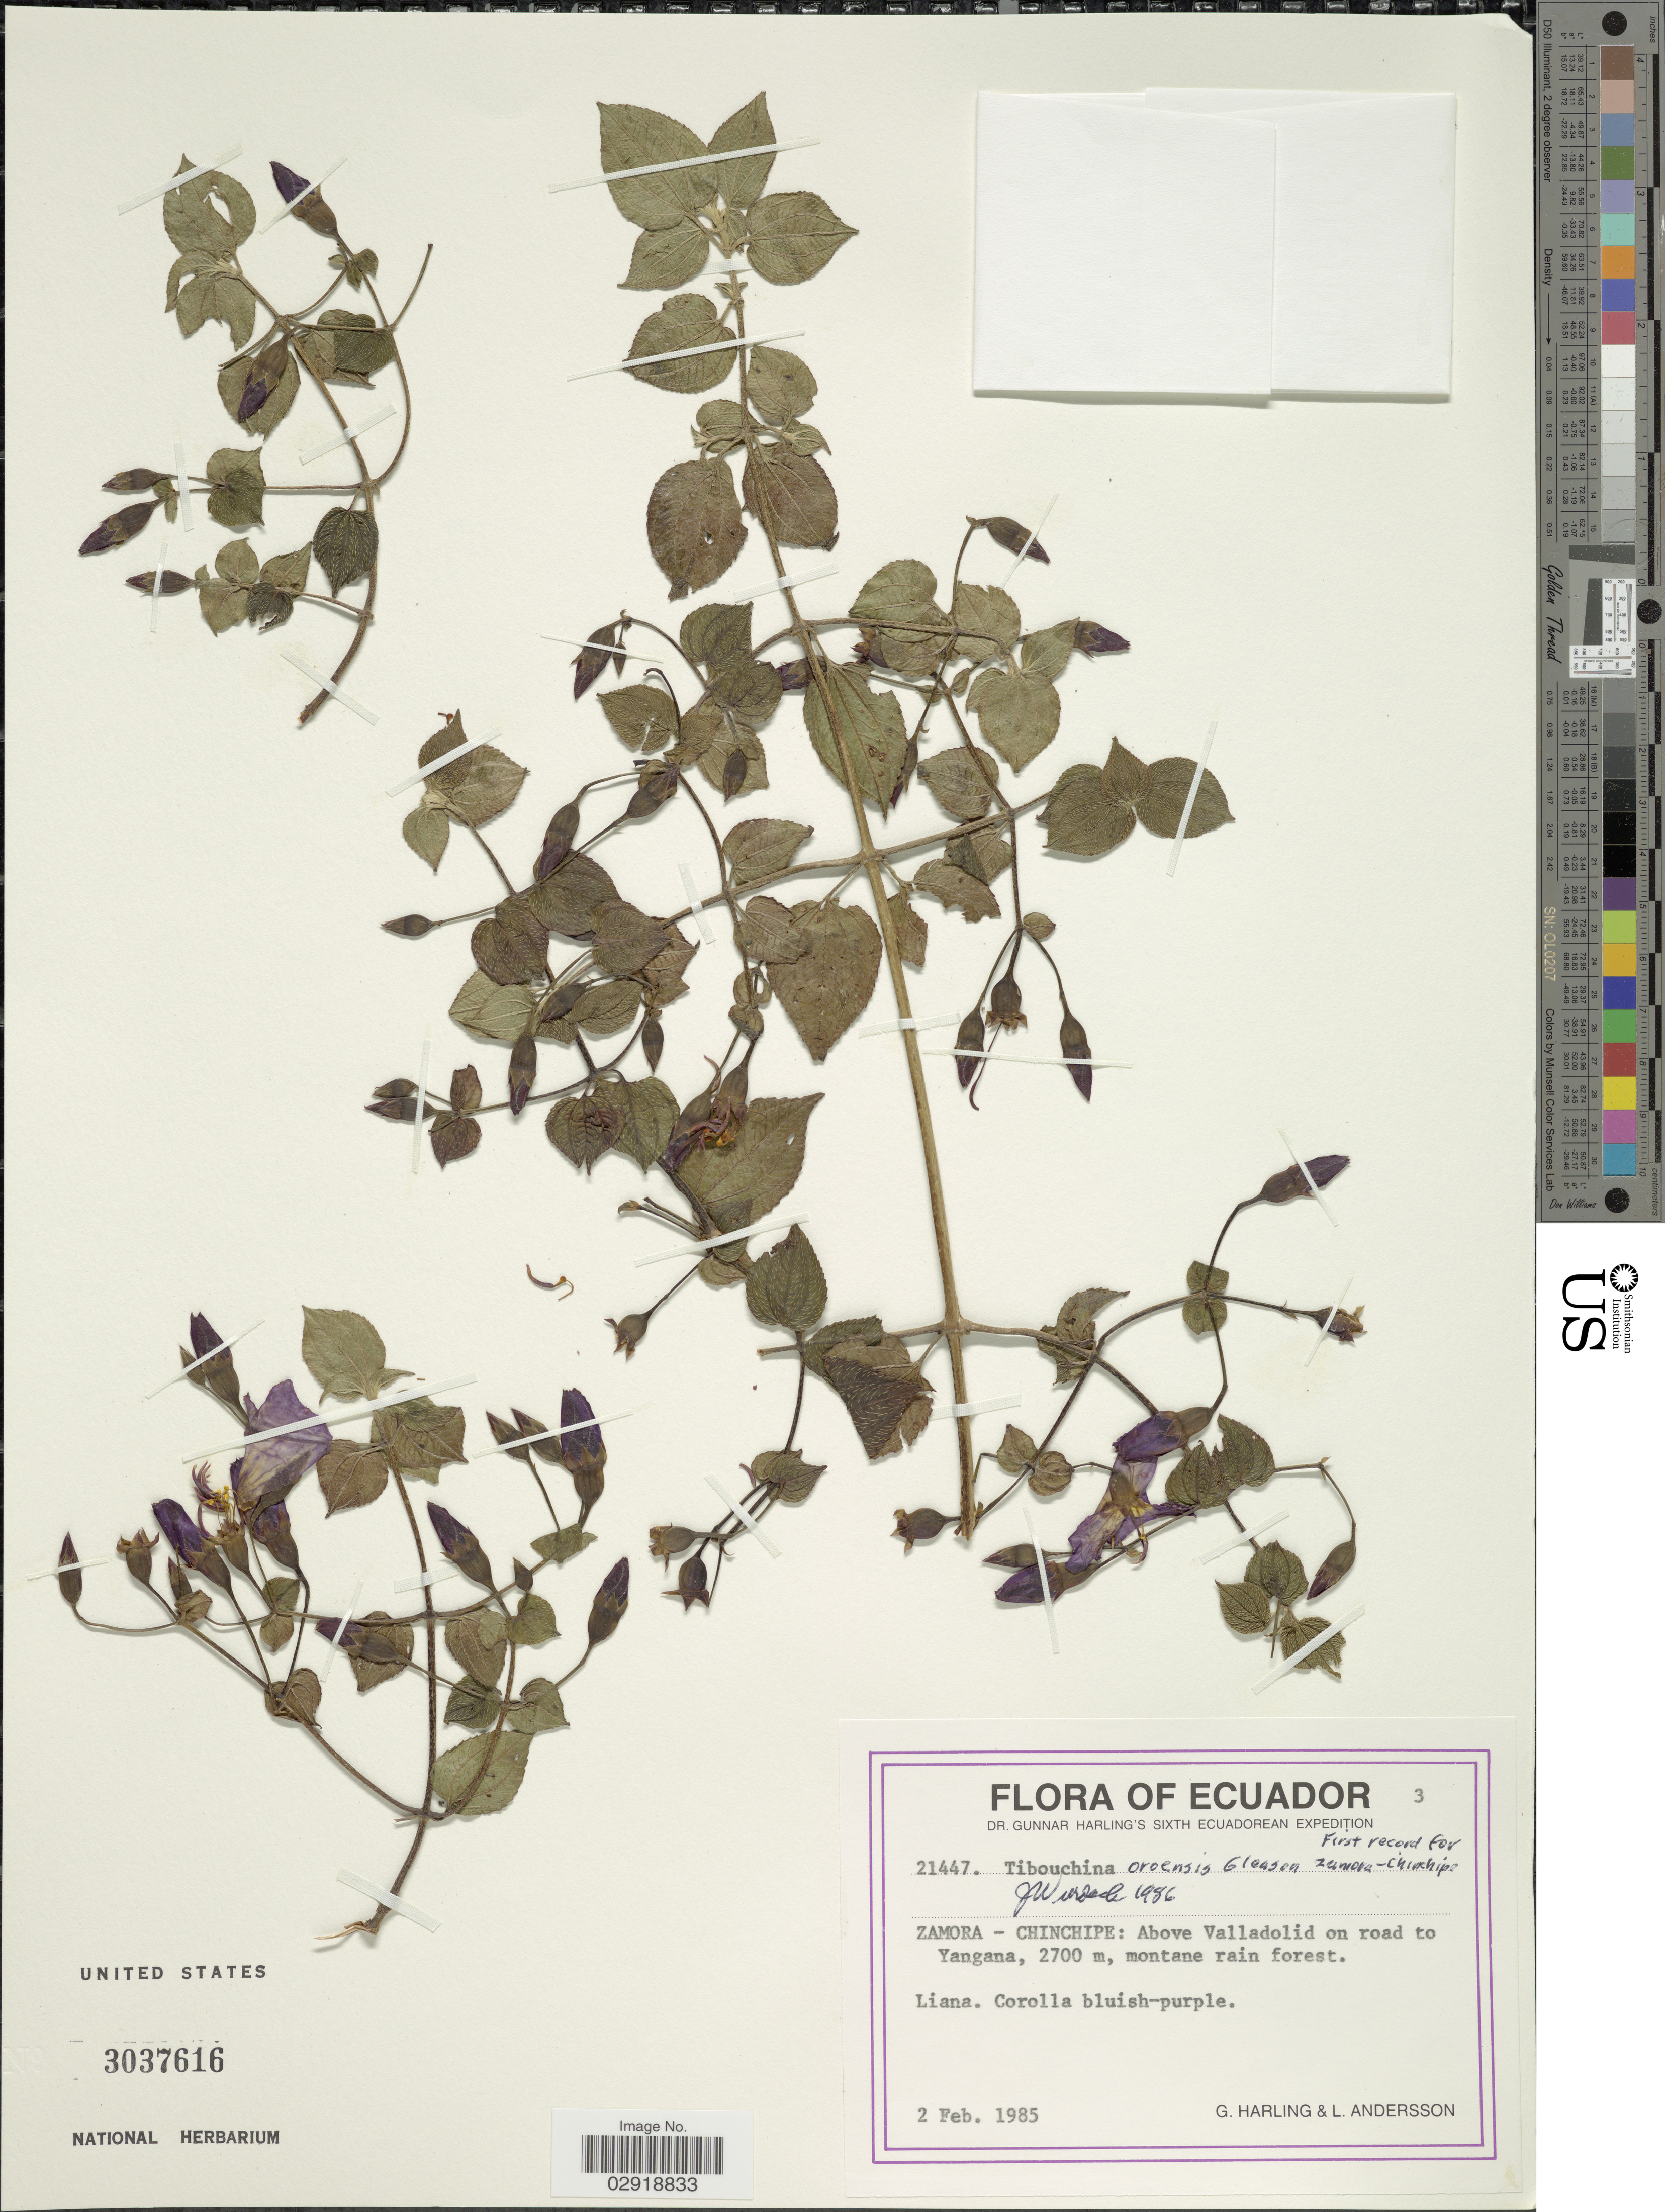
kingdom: Plantae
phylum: Tracheophyta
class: Magnoliopsida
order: Myrtales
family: Melastomataceae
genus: Chaetogastra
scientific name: Chaetogastra oroensis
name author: (Gleason) P.J.F. Guim. & Michelang.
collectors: G. Harling & L. Andersson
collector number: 21447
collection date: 1985-02-02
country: Ecuador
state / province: Zamora-Chinchipe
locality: Above Valladolid on road to Yangana, montane rain forest.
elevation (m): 2700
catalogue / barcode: US 3037616